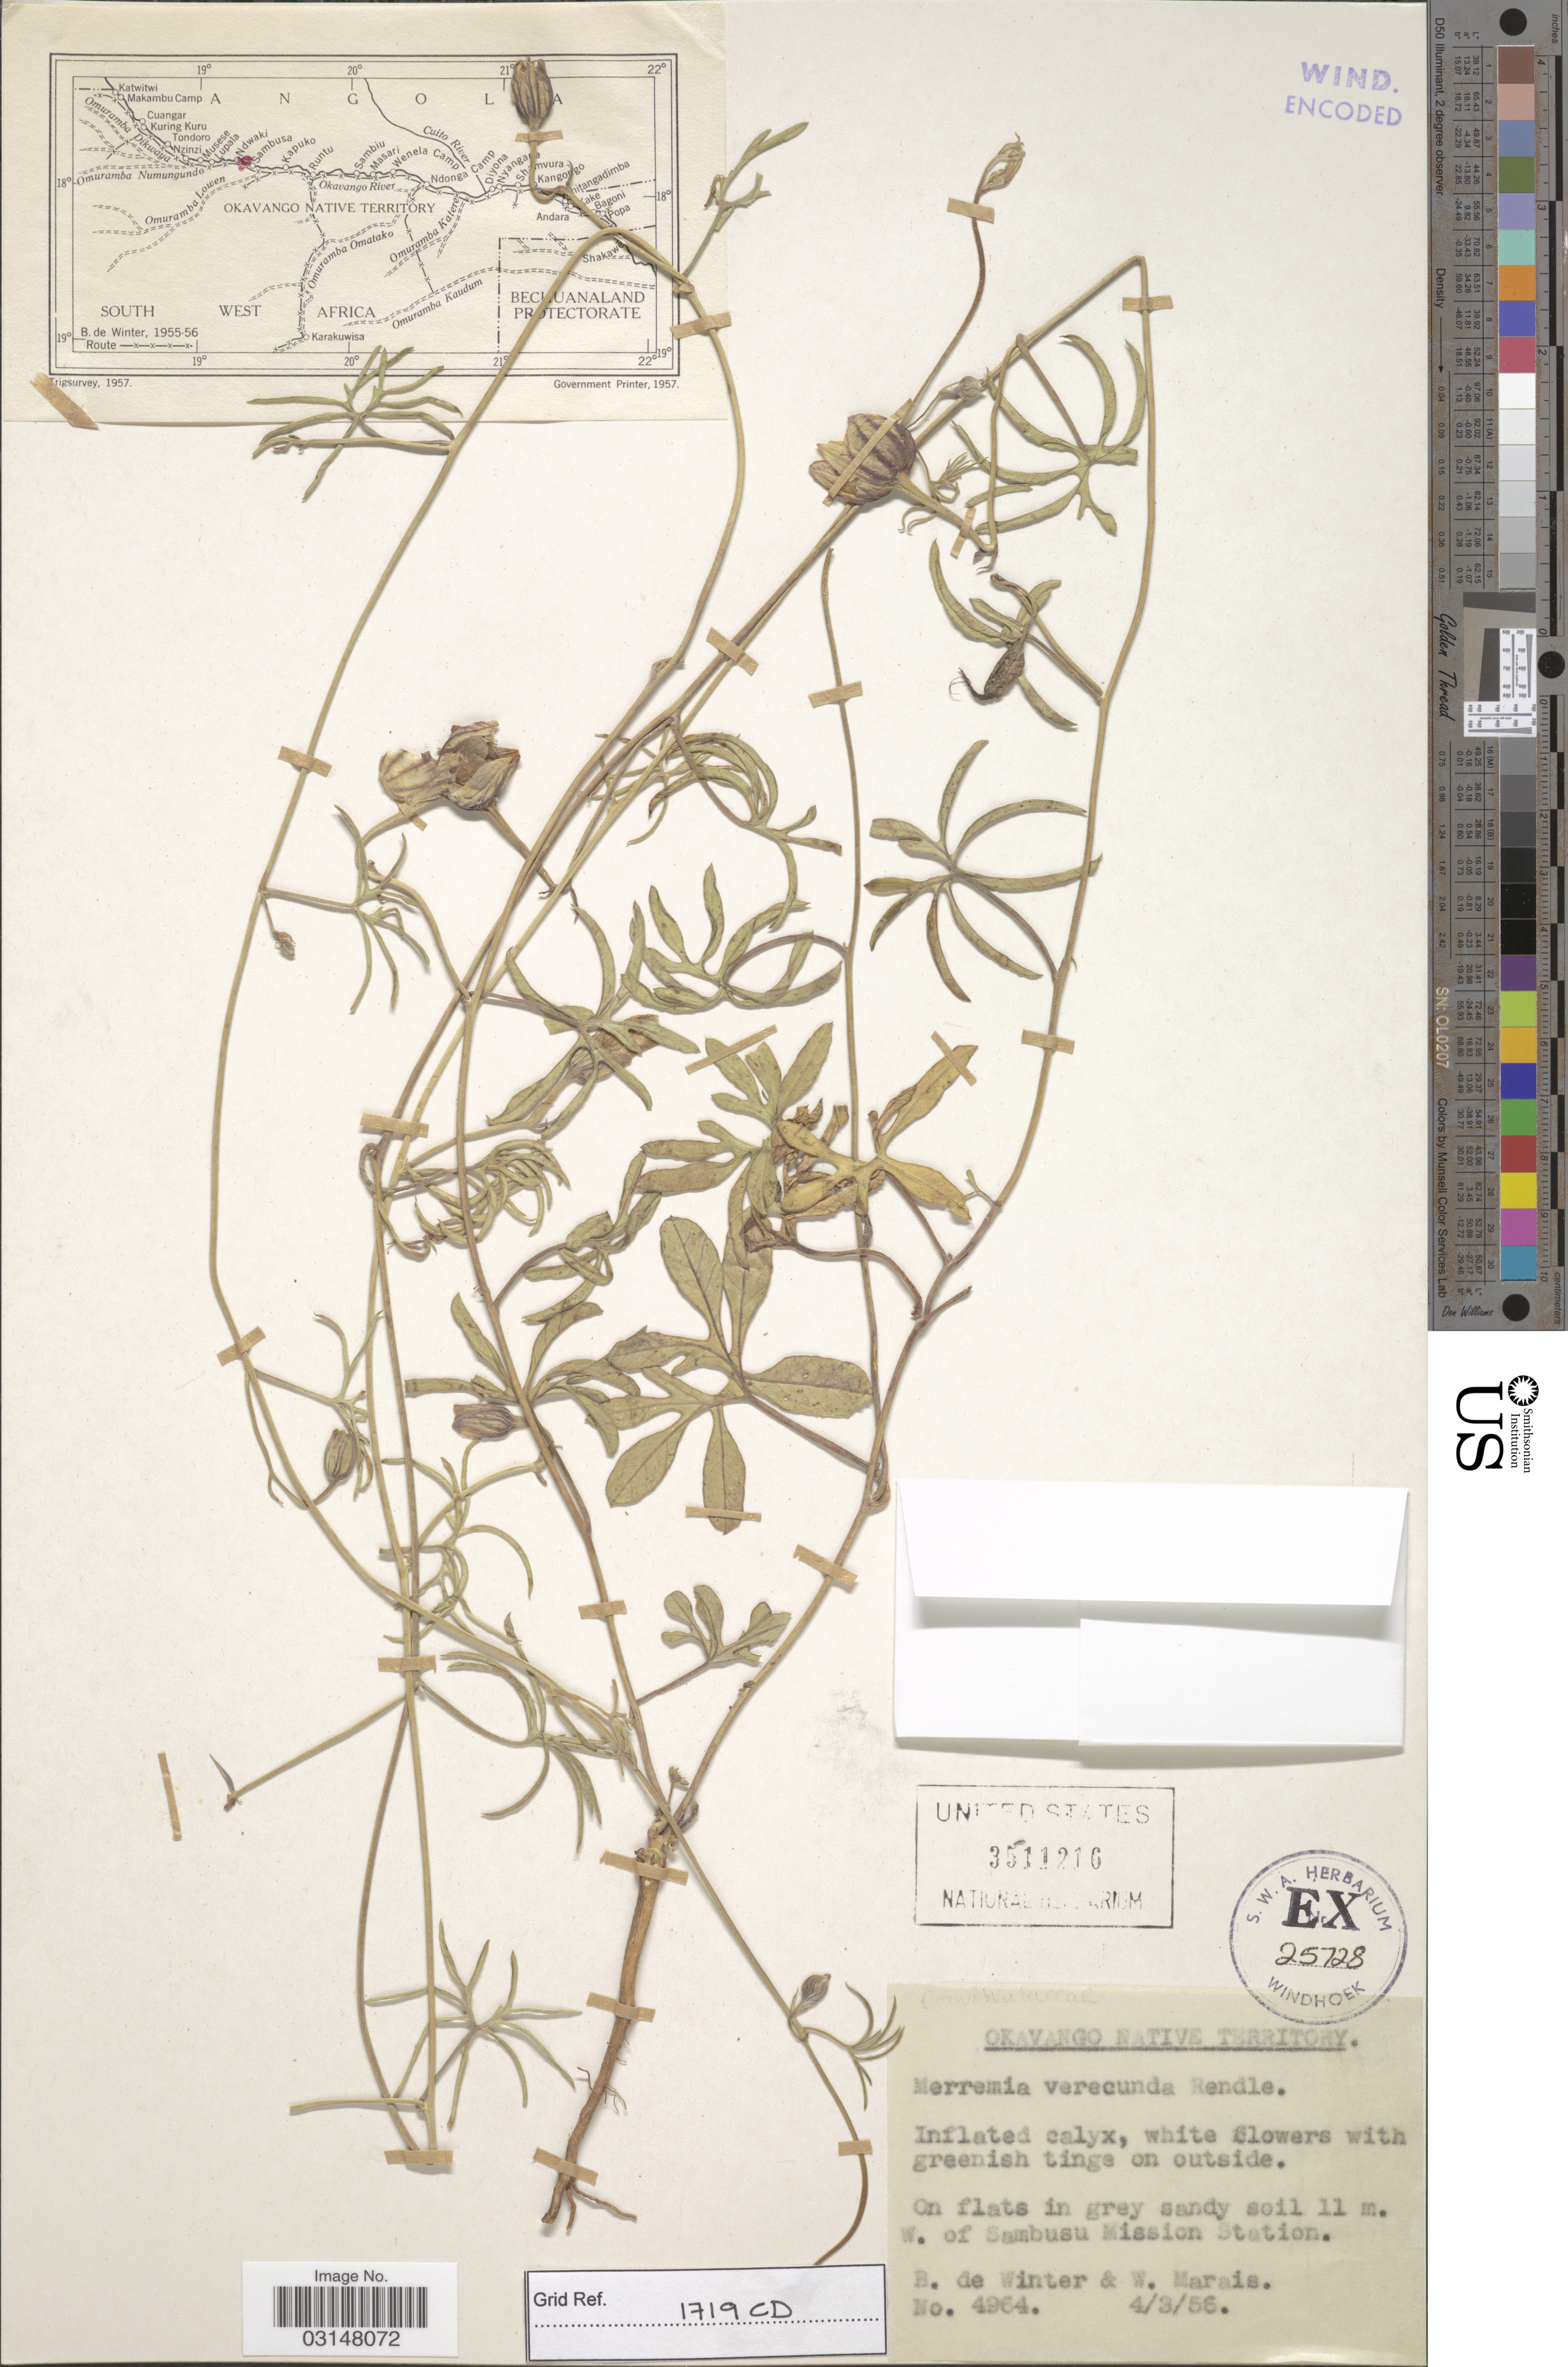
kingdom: Plantae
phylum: Tracheophyta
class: Magnoliopsida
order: Solanales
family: Convolvulaceae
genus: Merremia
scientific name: Merremia verecunda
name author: Rendle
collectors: B. de Winter & W. Marais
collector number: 4964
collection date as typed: Transcribed d/m/y: 4/3/56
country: Namibia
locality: Okavango Native Territory. W. of Sambusu Mission Station.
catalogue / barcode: US 3511216